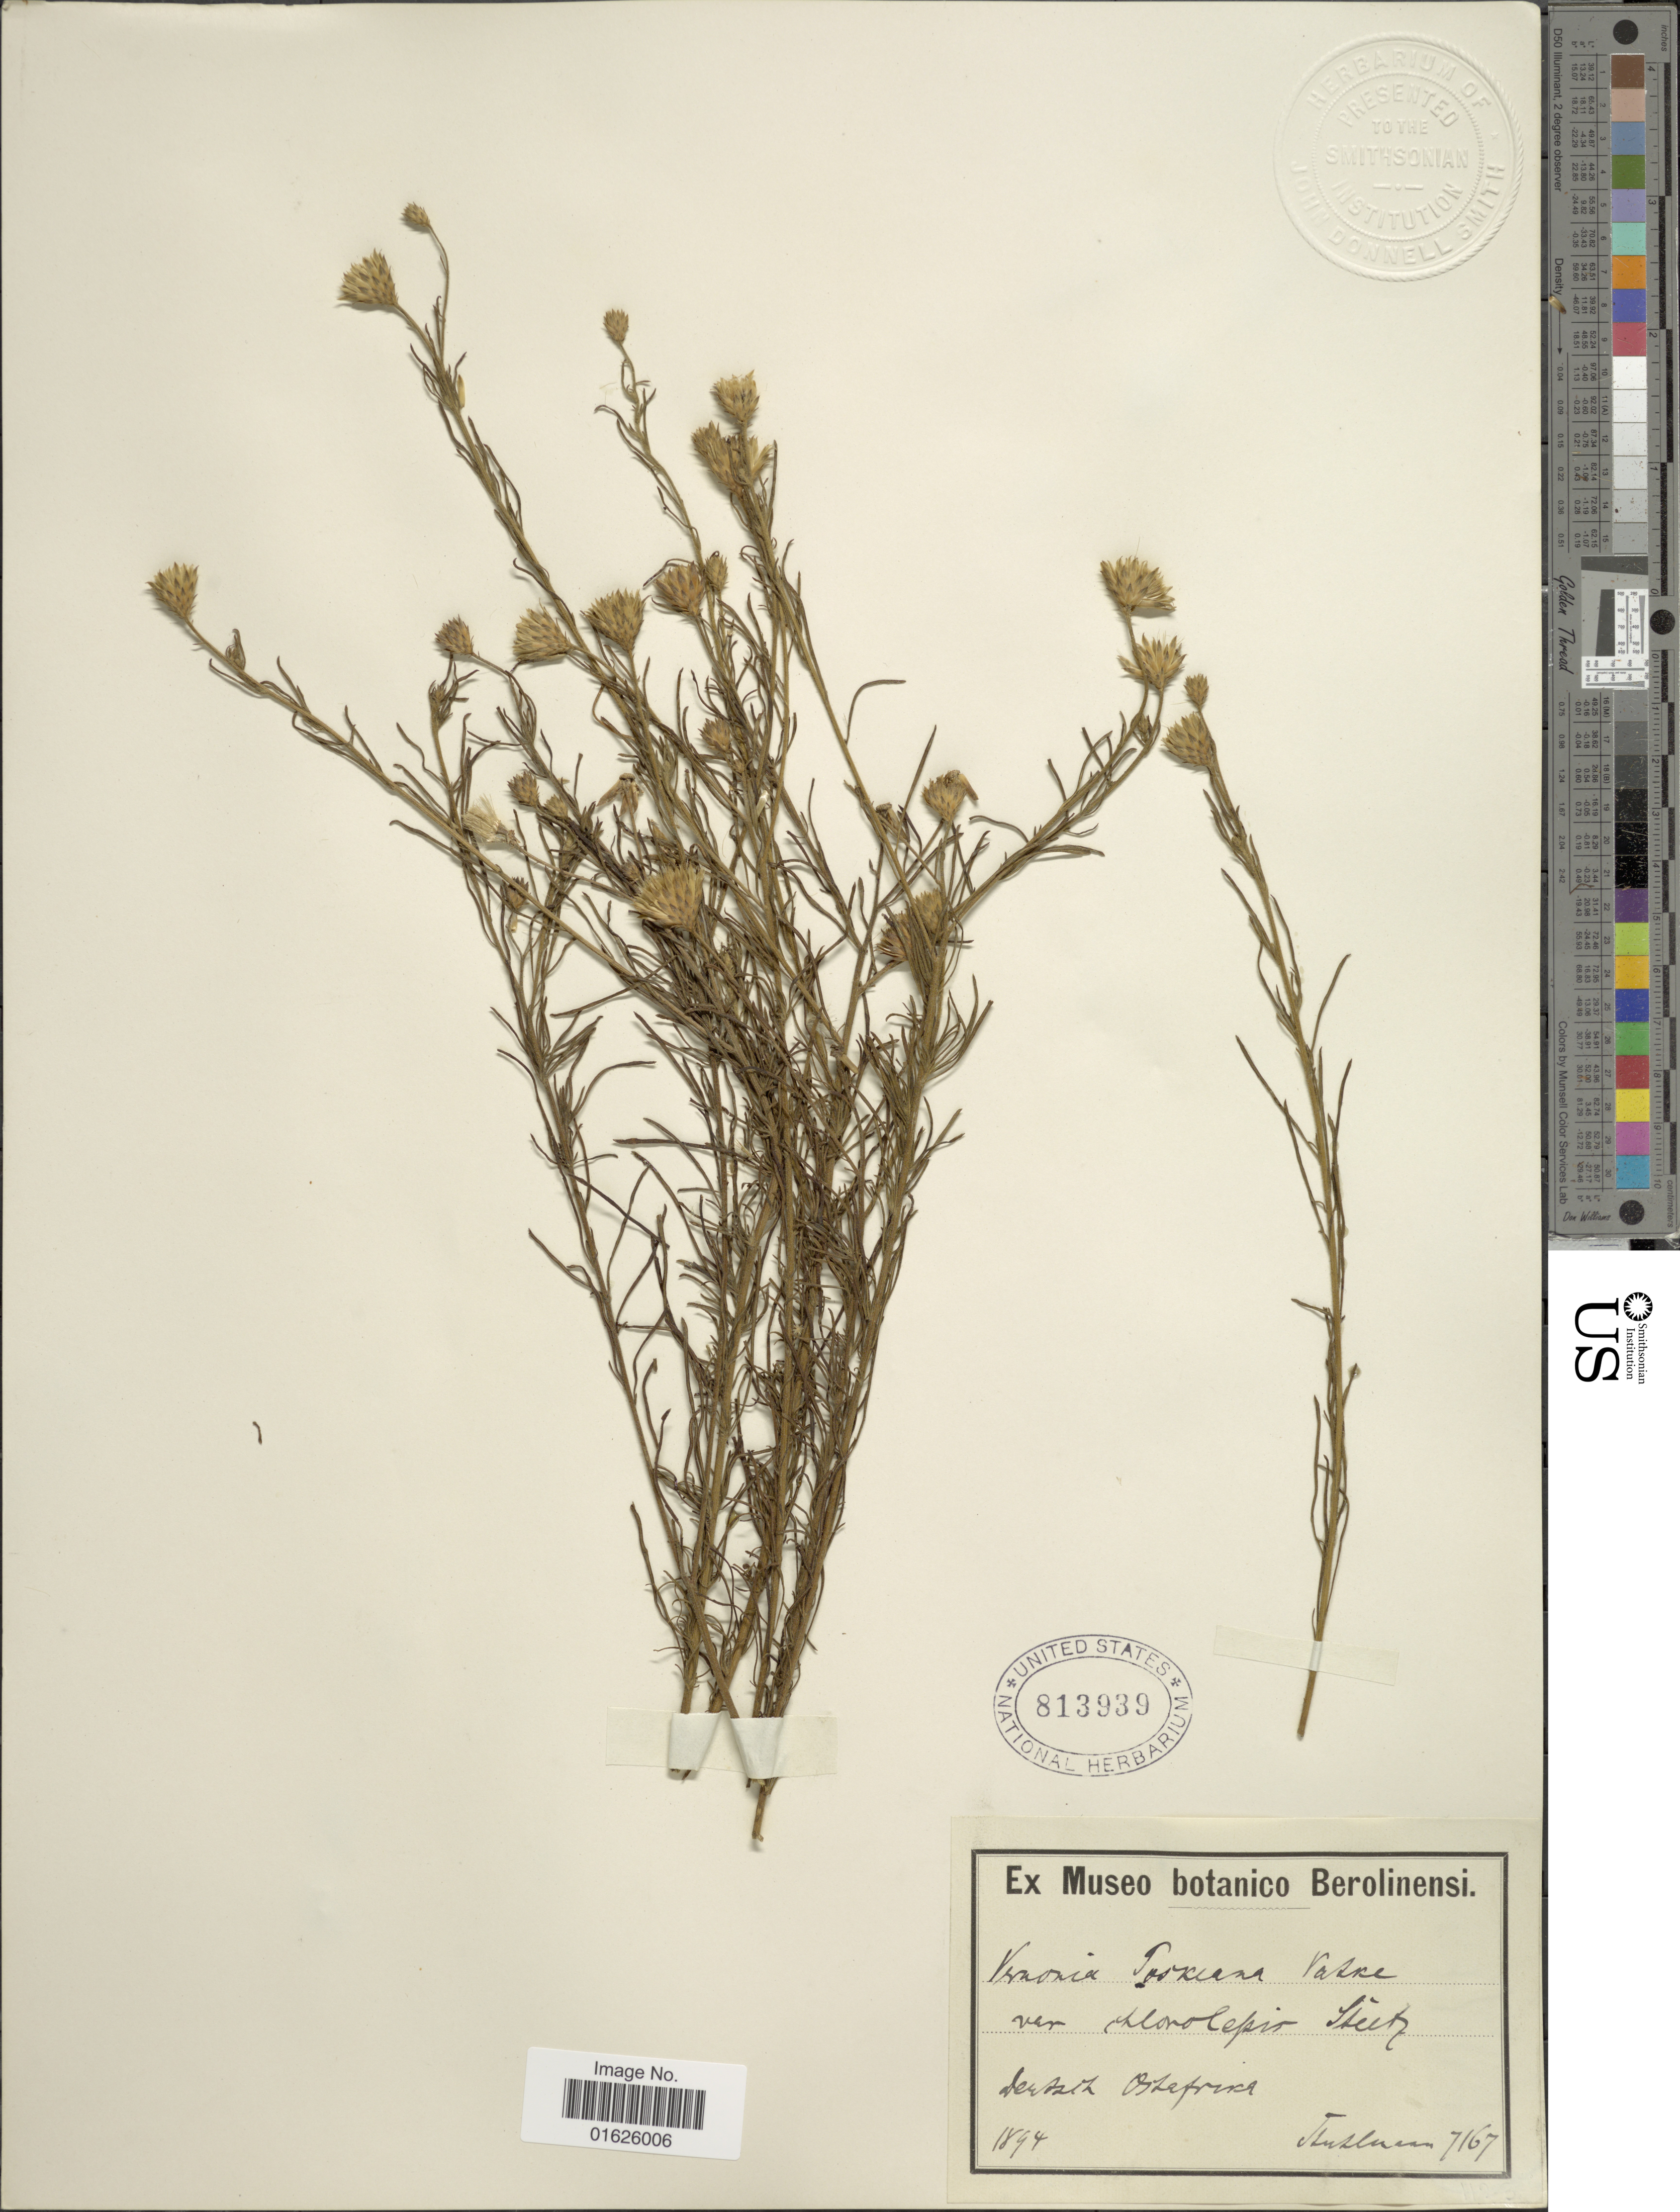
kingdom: Plantae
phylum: Tracheophyta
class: Magnoliopsida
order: Asterales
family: Asteraceae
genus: Polydora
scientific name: Polydora poskeana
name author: (Vatke & Hildebr.) H. Rob.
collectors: -. Stuhlmann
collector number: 7167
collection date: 1894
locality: Deutch, Ostafrika.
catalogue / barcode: US 813939